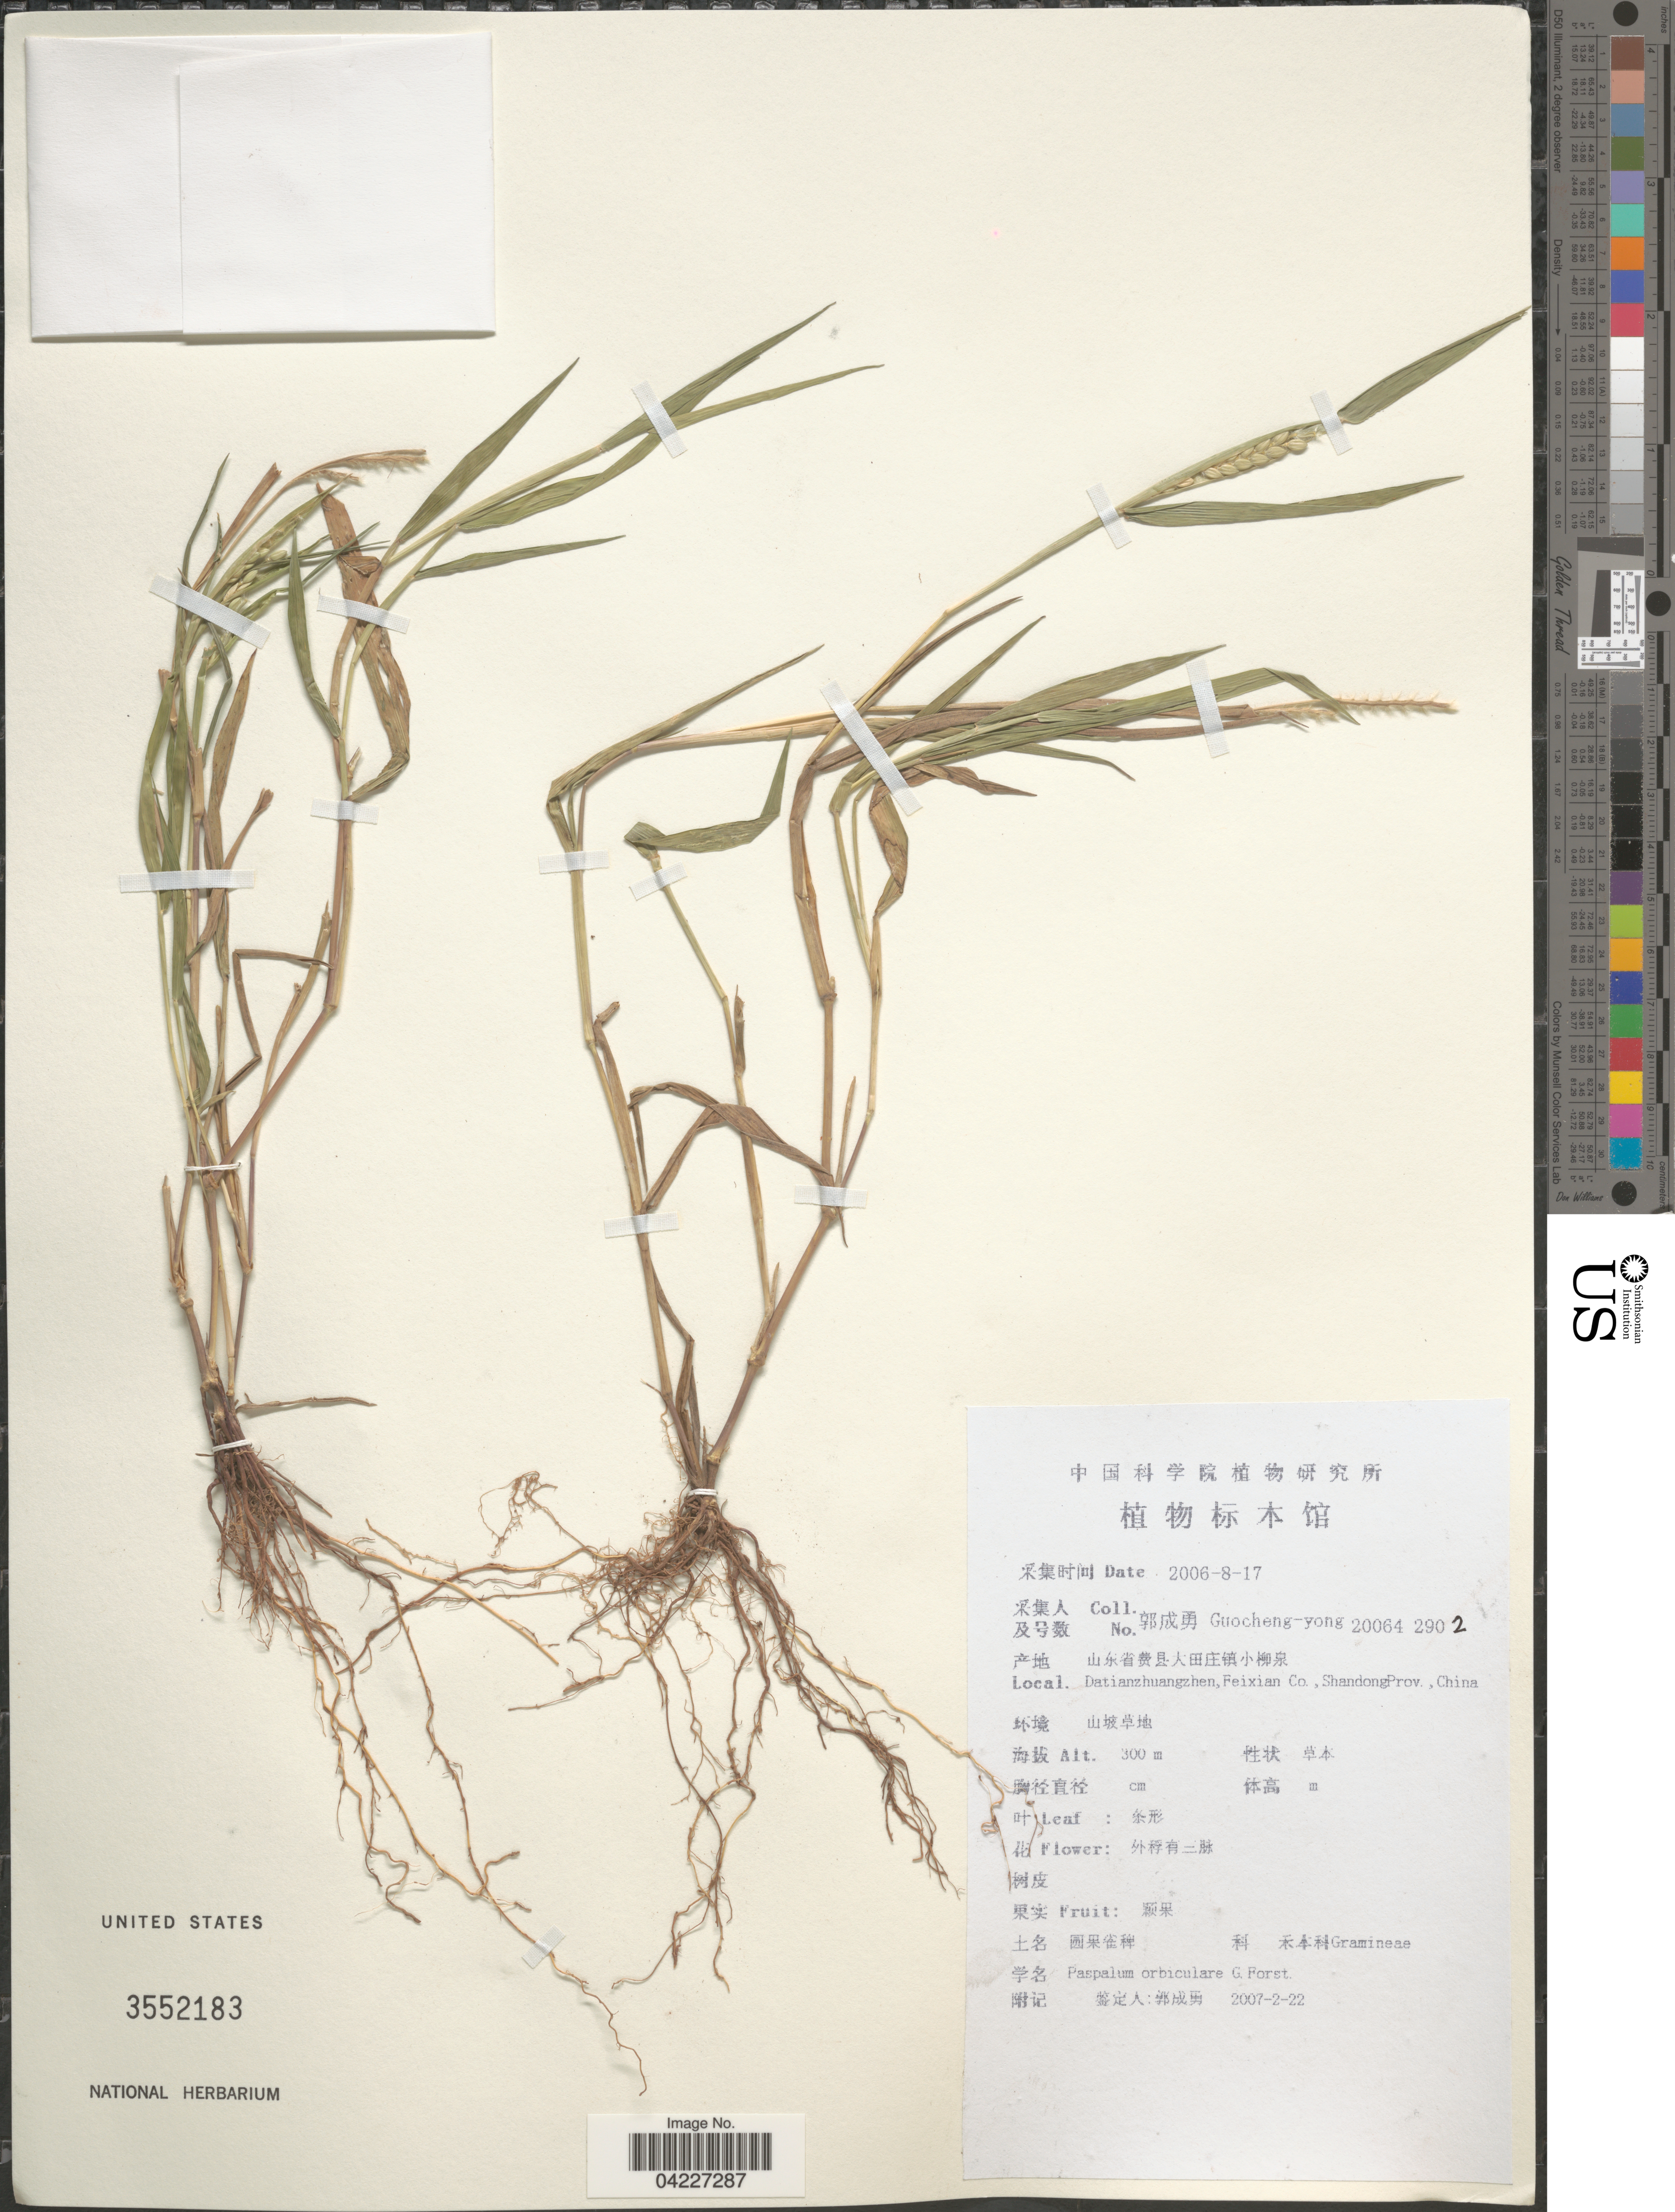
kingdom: Plantae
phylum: Tracheophyta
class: Liliopsida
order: Poales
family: Poaceae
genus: Paspalum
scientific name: Paspalum orbiculare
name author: G. Forst.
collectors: Guo cheng-yong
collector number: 20064 2902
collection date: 2006-08-17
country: China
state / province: Shandong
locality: Datianzhuangzhen, Feixian Co.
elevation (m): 300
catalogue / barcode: US 3552183